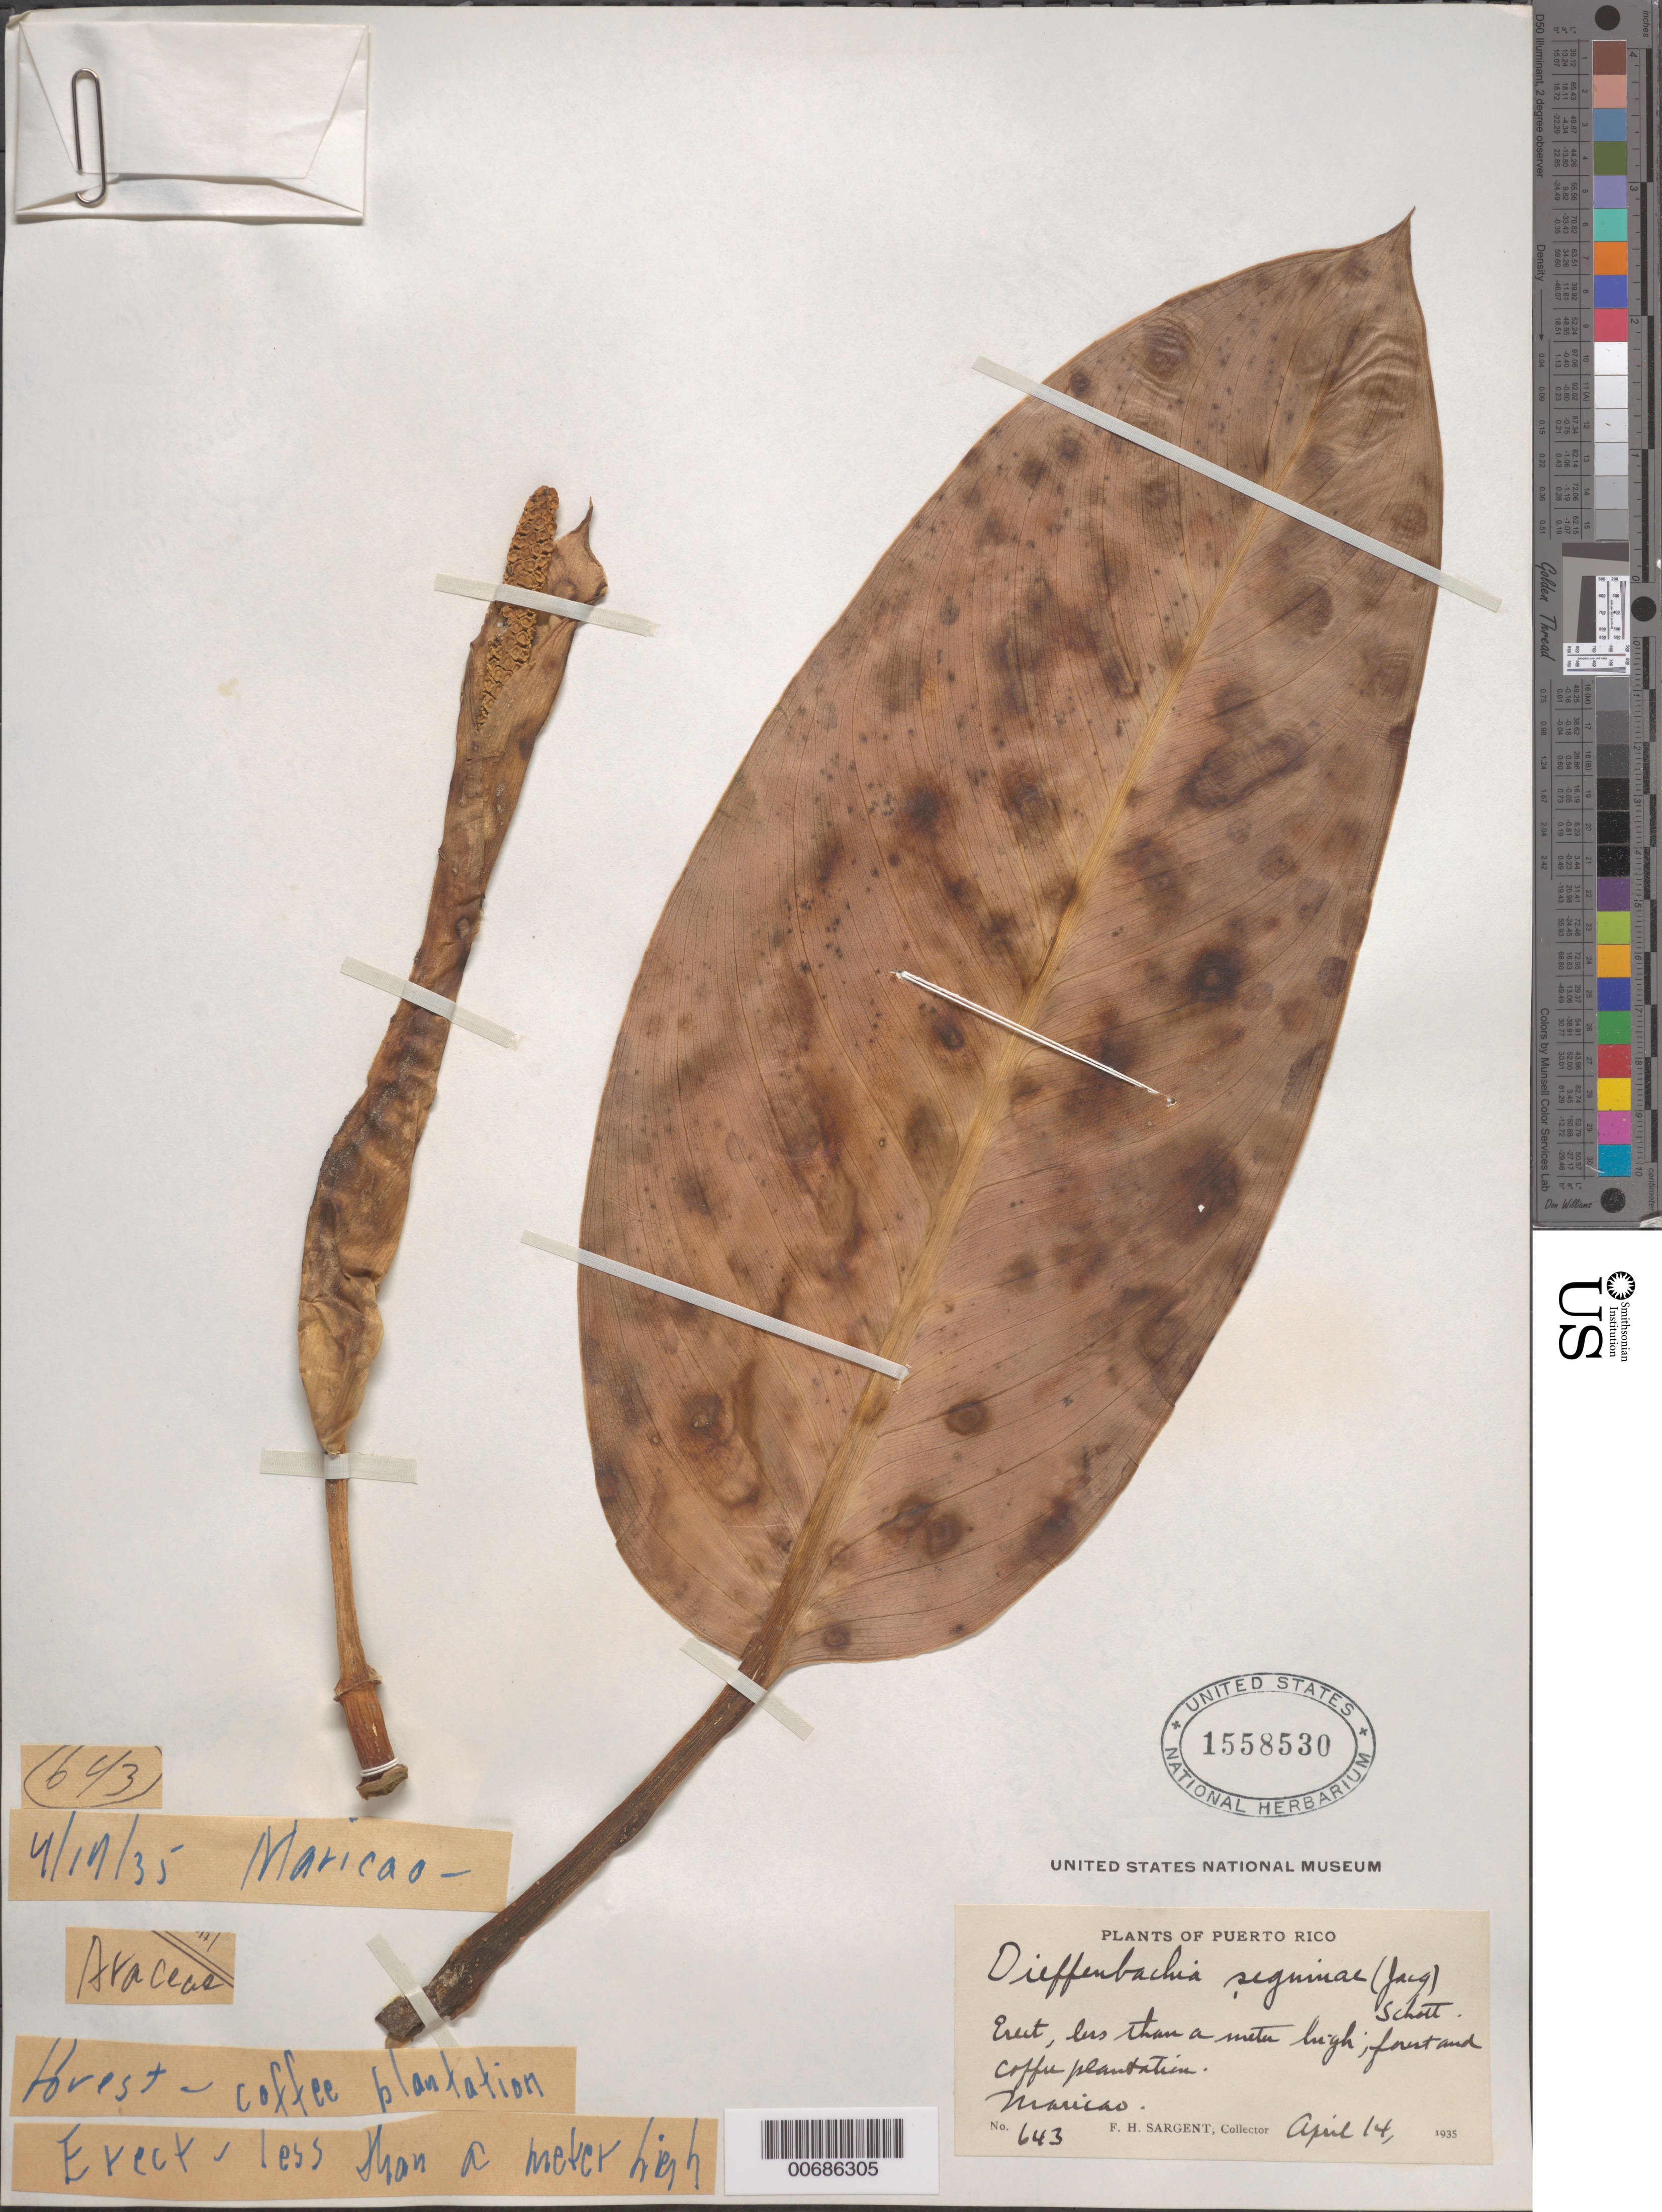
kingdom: Plantae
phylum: Tracheophyta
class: Liliopsida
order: Alismatales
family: Araceae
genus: Dieffenbachia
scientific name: Dieffenbachia seguine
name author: (Jacq.) Schott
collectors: F. H. Sargent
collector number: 643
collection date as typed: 14 Apr 1935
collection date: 1935-04-14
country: Puerto Rico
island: Greater Antilles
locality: Maricao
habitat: forest and coffee plantation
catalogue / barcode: US 1558530